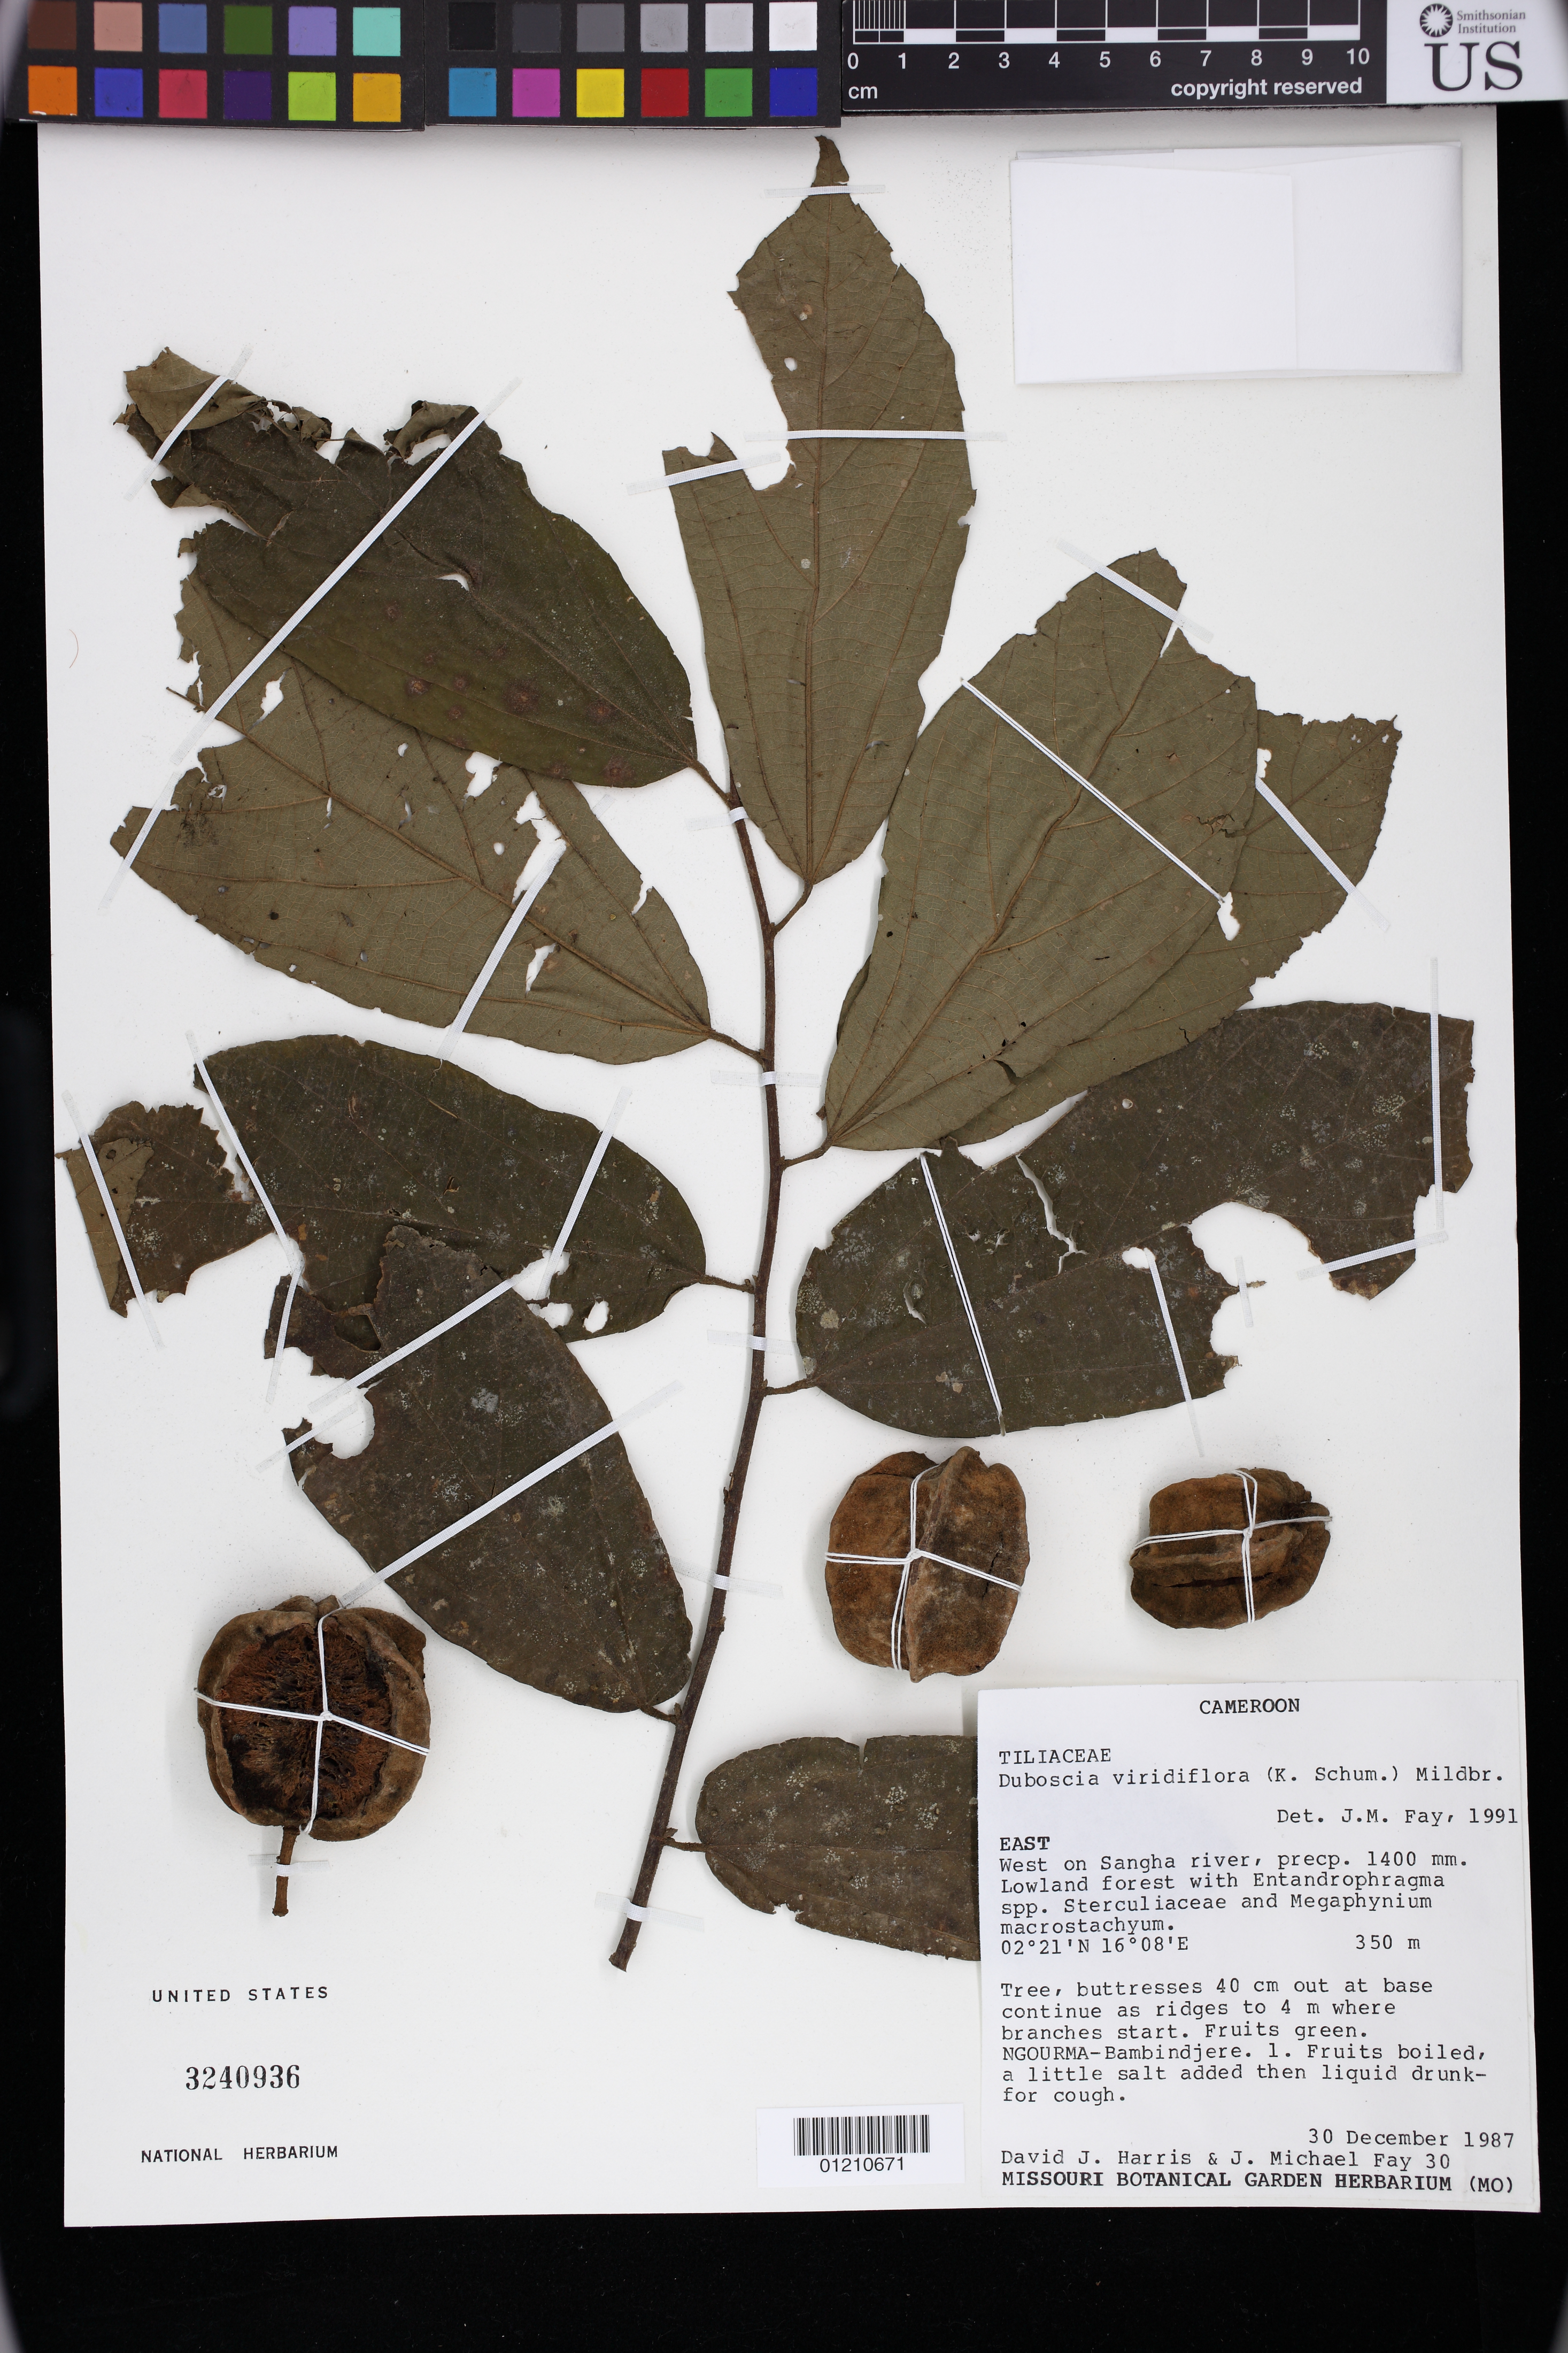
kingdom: Plantae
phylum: Tracheophyta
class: Magnoliopsida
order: Malvales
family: Malvaceae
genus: Duboscia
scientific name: Duboscia viridiflora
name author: (K. Schum.) Mildb.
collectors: D. J. Harris & J. M. Fay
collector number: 30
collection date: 1987-12-30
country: Cameroon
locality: West on Sangha river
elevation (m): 350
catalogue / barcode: US 3240936